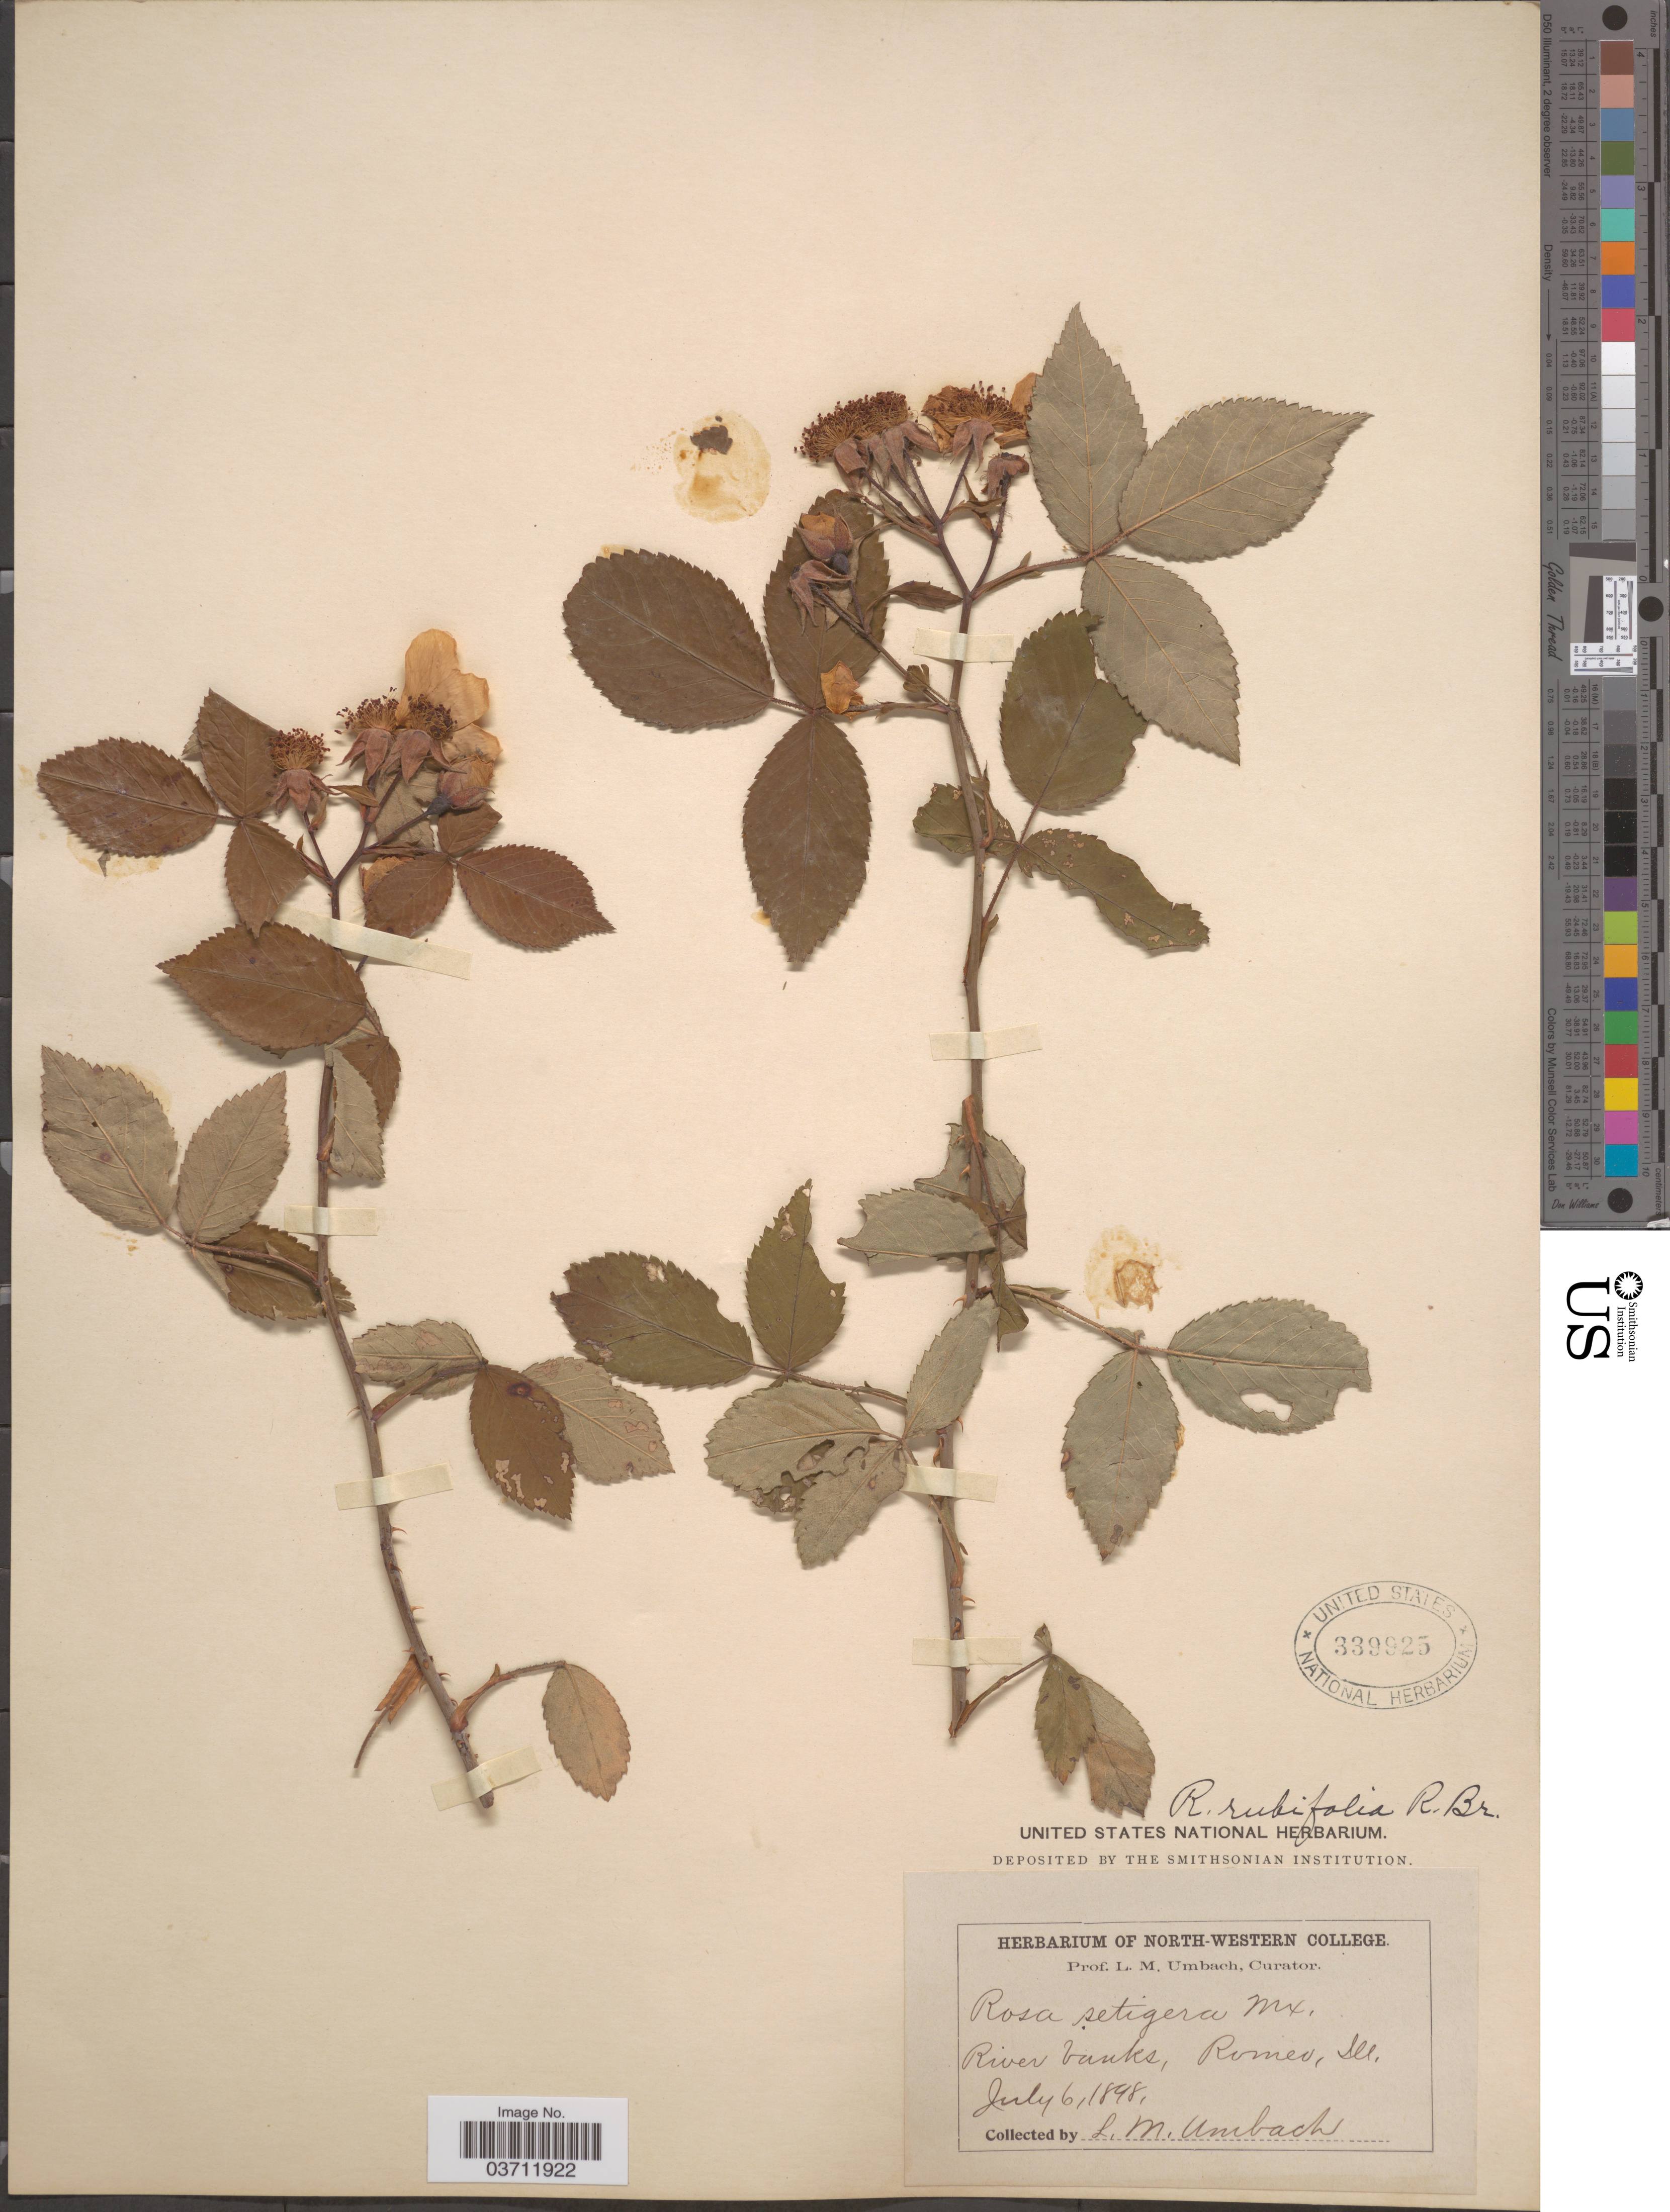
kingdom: Plantae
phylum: Tracheophyta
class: Magnoliopsida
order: Rosales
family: Rosaceae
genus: Rosa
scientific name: Rosa rubifolia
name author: R. Br.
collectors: L. M. Umbach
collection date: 1898-07-06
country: United States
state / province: Illinois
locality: River banks, Romeo.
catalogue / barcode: US 339925